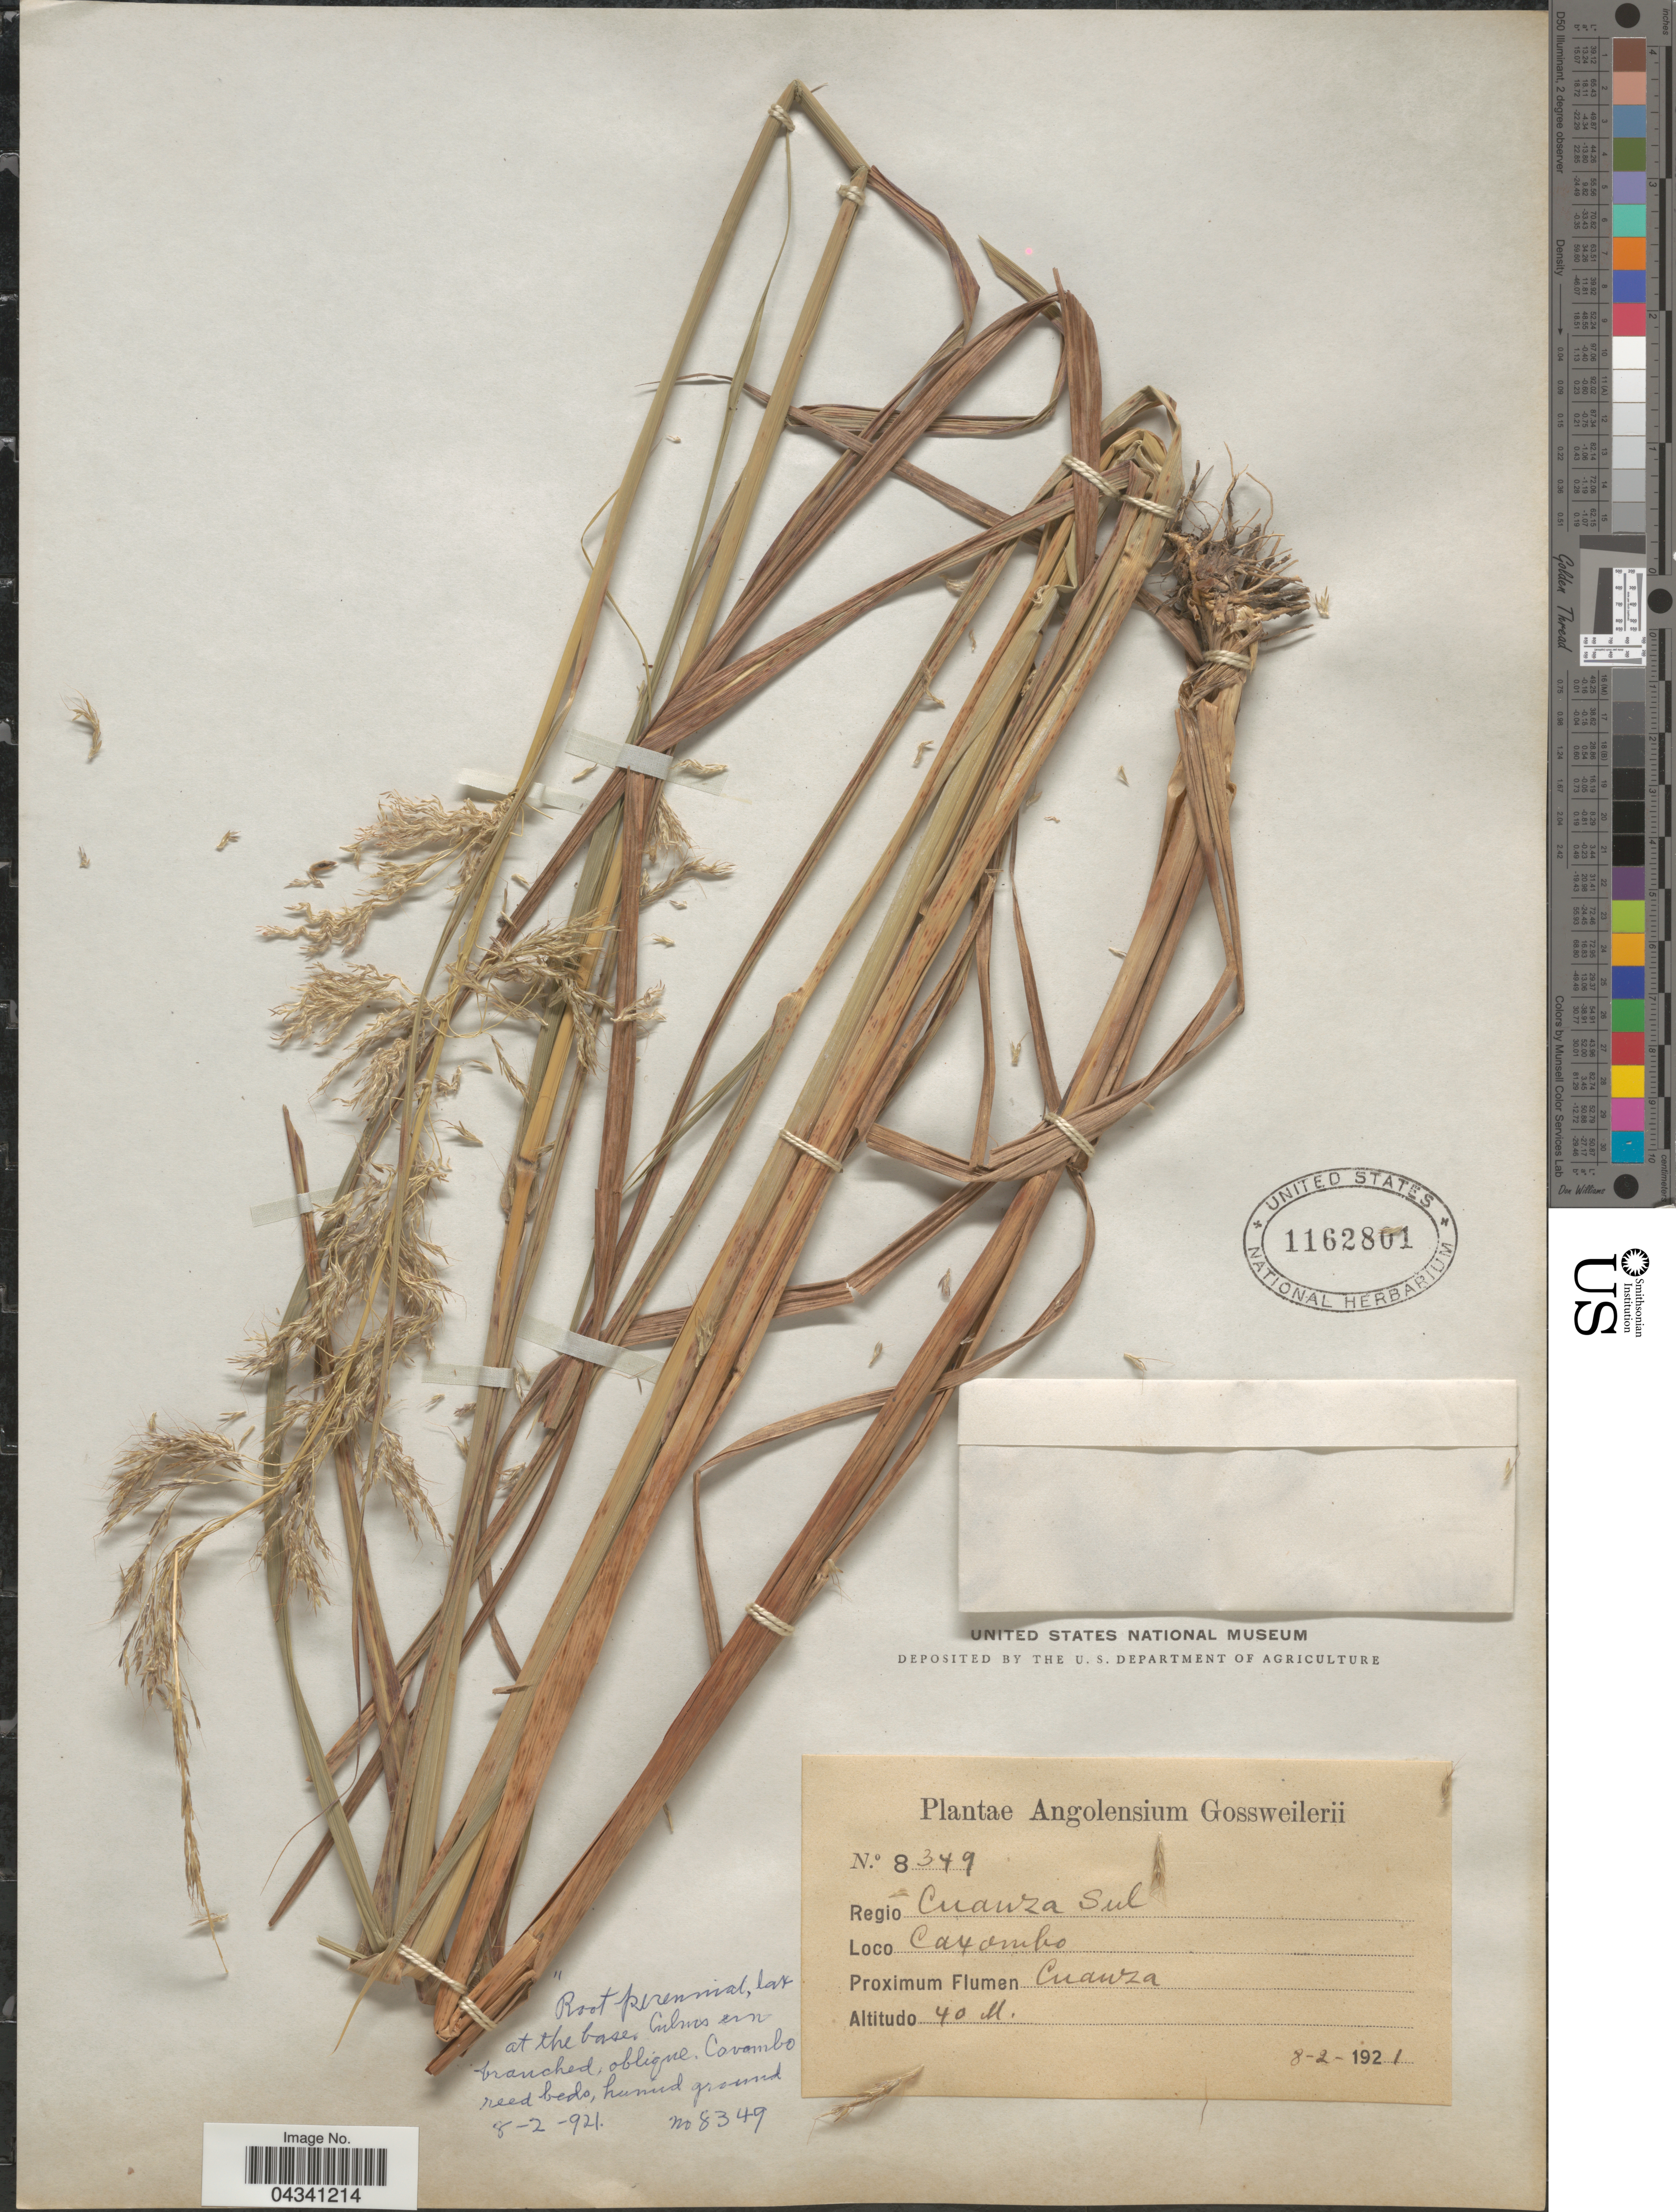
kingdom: Plantae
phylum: Tracheophyta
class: Liliopsida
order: Poales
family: Poaceae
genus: Sorghum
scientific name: Sorghum sp.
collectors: -. Gossweiler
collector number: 8349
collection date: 1921-02-08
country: Angola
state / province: Cuanza Sul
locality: Regio Cuanza Sul. Caxombo. Cuanza.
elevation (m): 40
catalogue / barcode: US 1162801